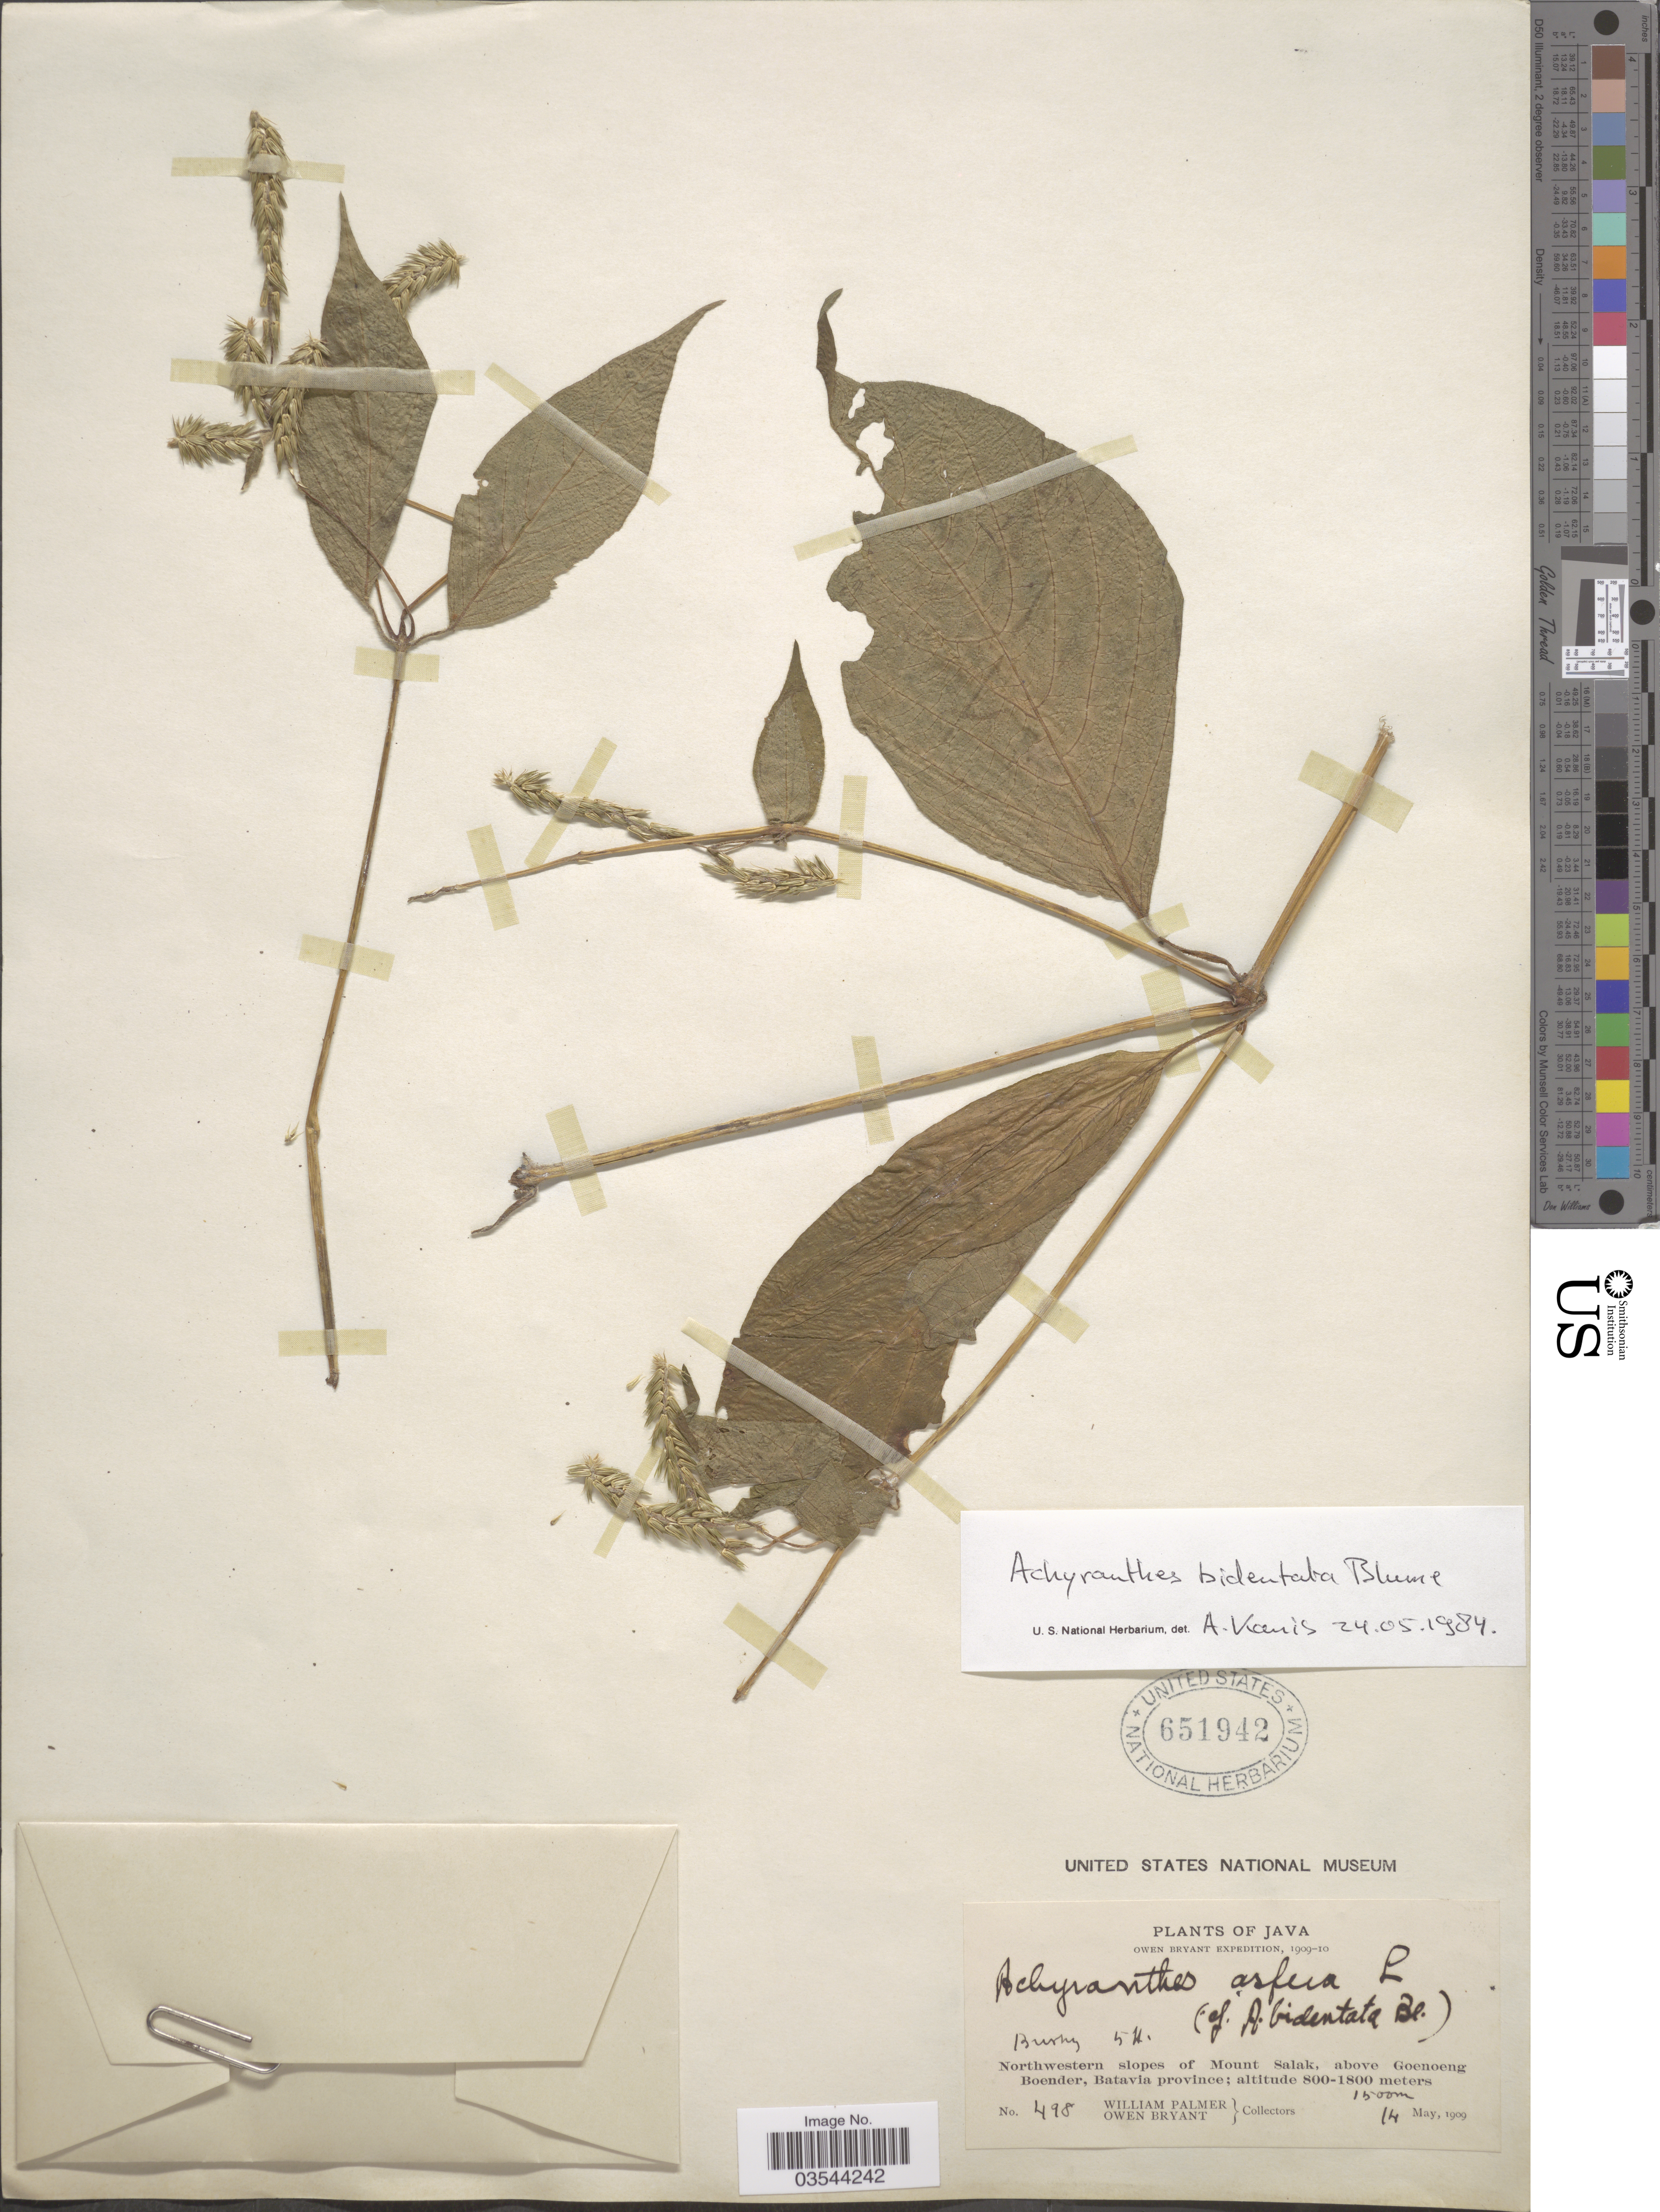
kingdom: Plantae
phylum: Tracheophyta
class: Magnoliopsida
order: Caryophyllales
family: Amaranthaceae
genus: Achyranthes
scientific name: Achyranthes bidentata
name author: Blume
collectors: W. Palmer & O. Bryant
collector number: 498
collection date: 1909-05-14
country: Indonesia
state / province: Java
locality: Northwestern slopes of Mount Salak, above Goenoeng Boender, Batavia province.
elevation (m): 800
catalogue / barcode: US 651942